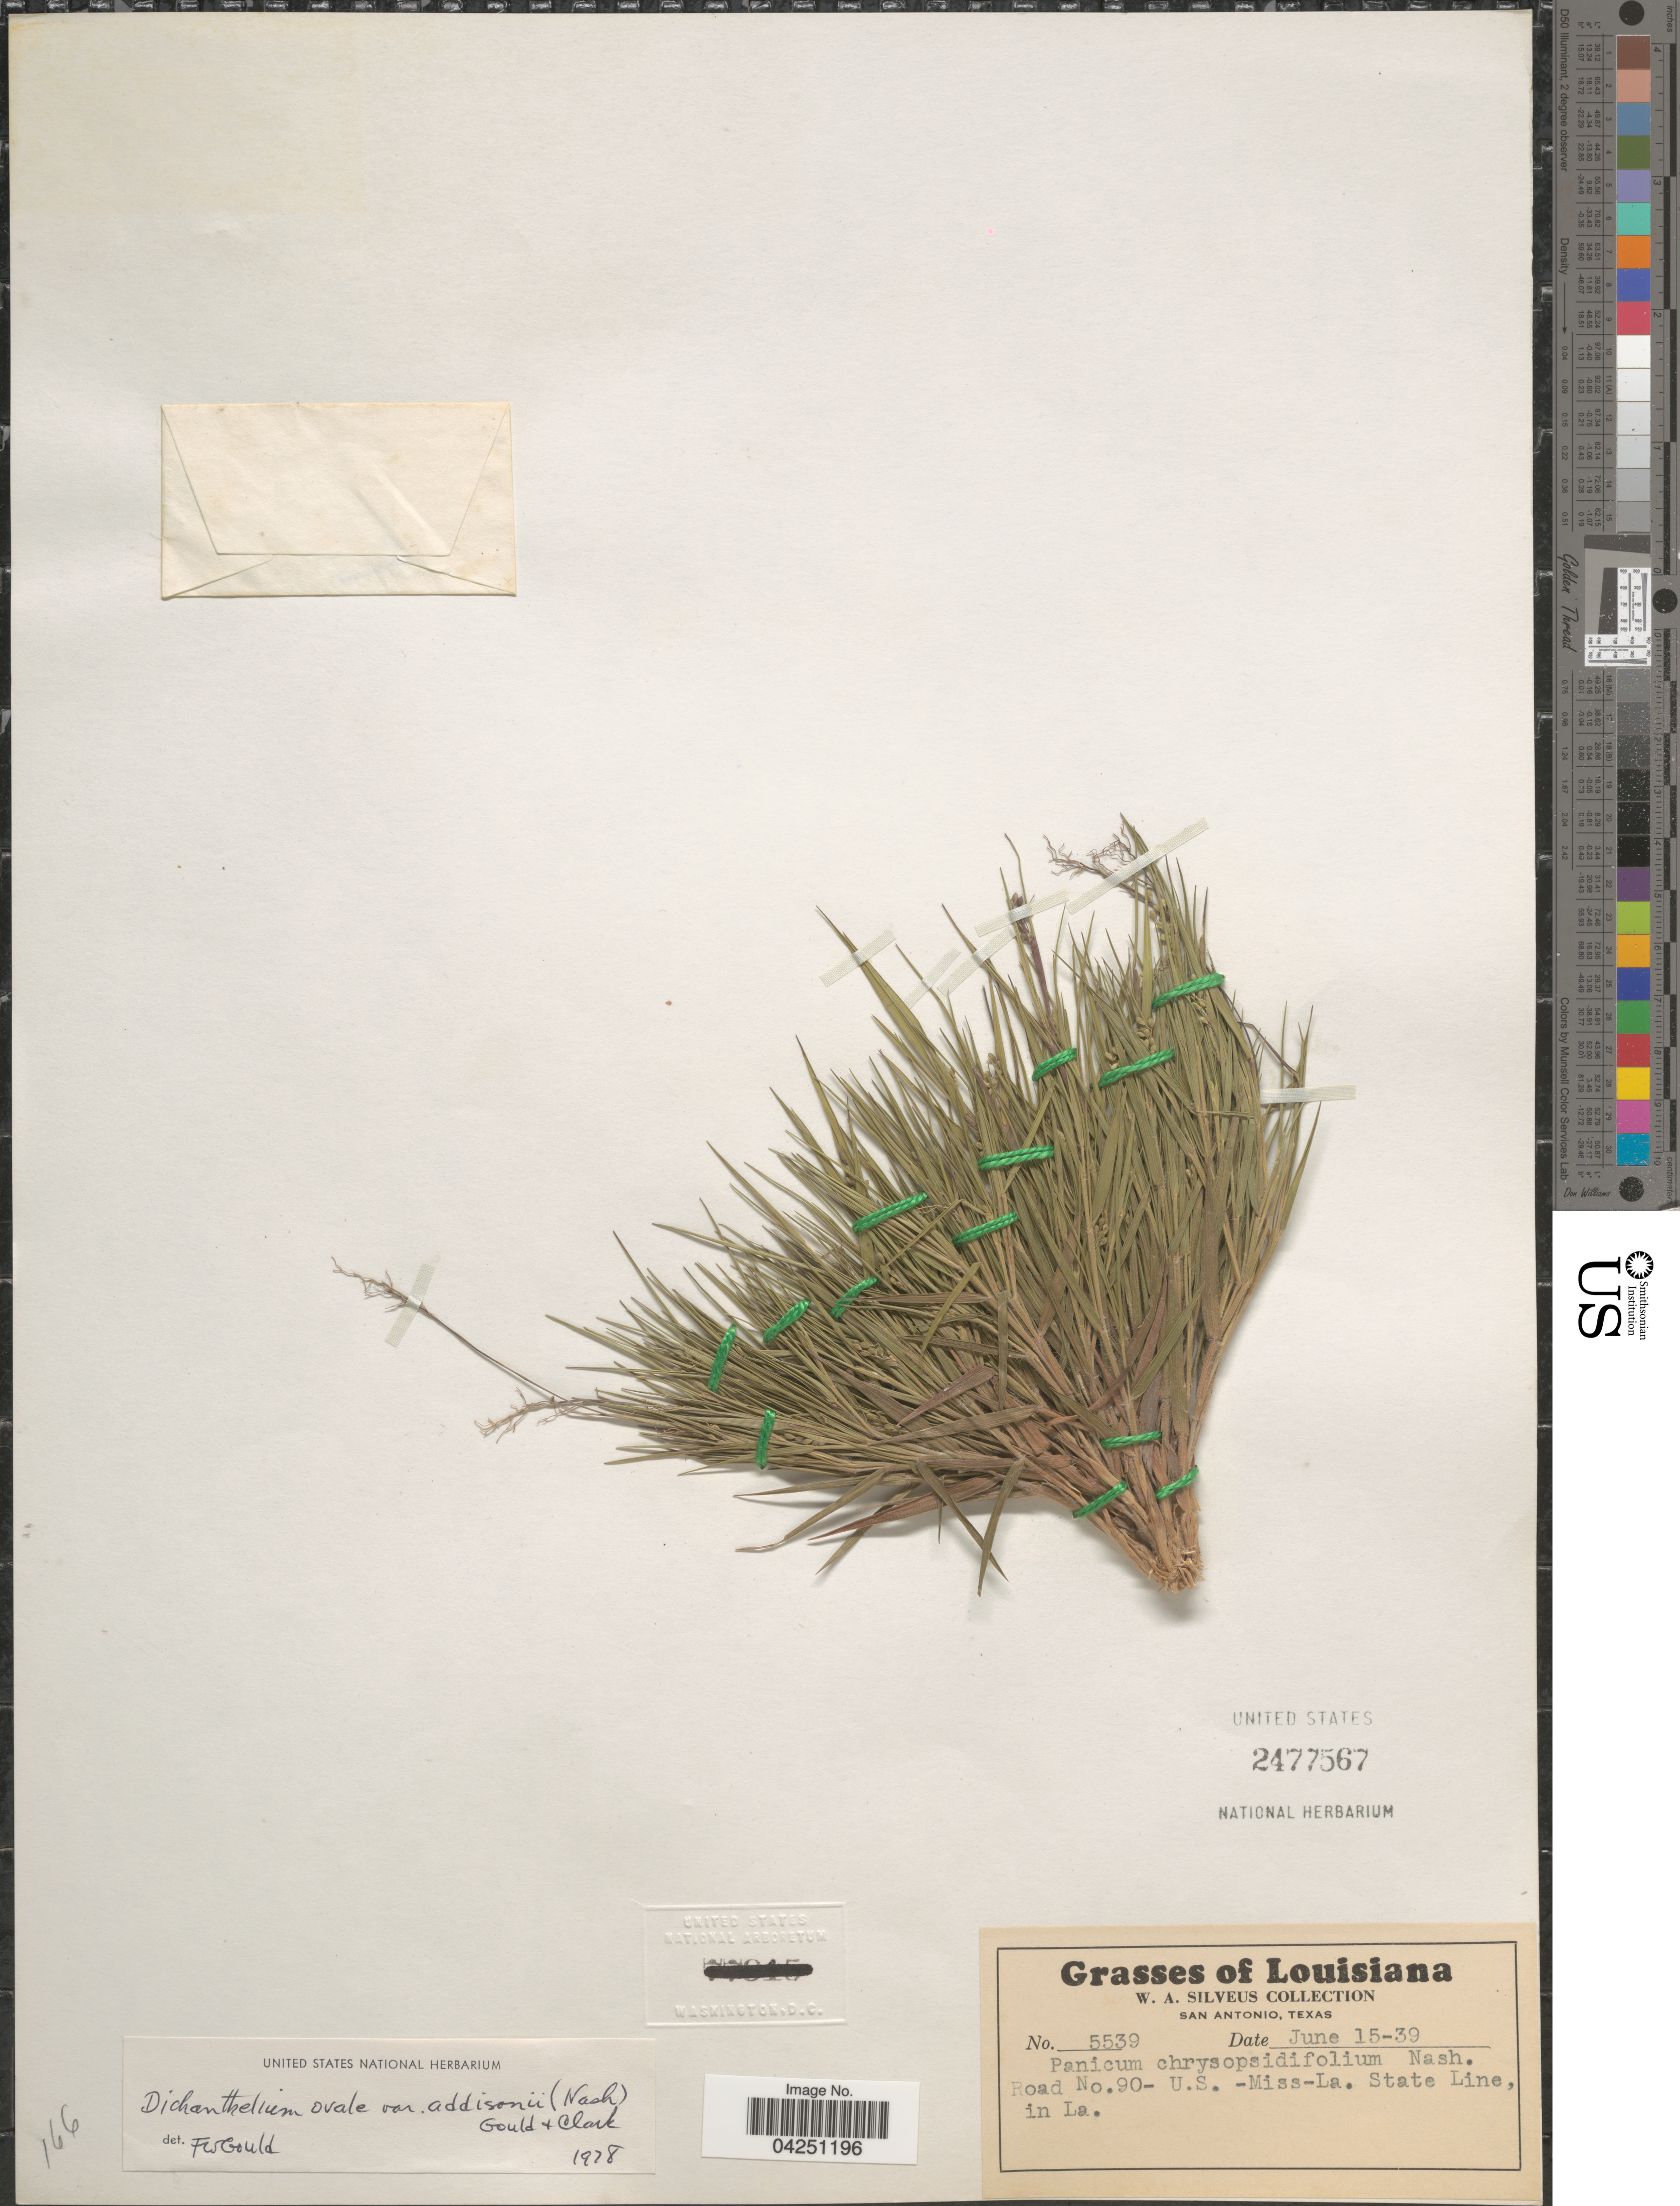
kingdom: Plantae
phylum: Tracheophyta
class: Liliopsida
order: Poales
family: Poaceae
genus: Dichanthelium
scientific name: Dichanthelium acuminatum var. acuminatum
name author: (Sw.) Gould & C.A. Clark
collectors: W. Silveus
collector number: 5539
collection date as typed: Transcribed d/m/y: 15/6/39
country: United States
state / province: Louisiana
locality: Road No. 90- U.S. -Miss-La. State Line.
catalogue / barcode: US 2477567